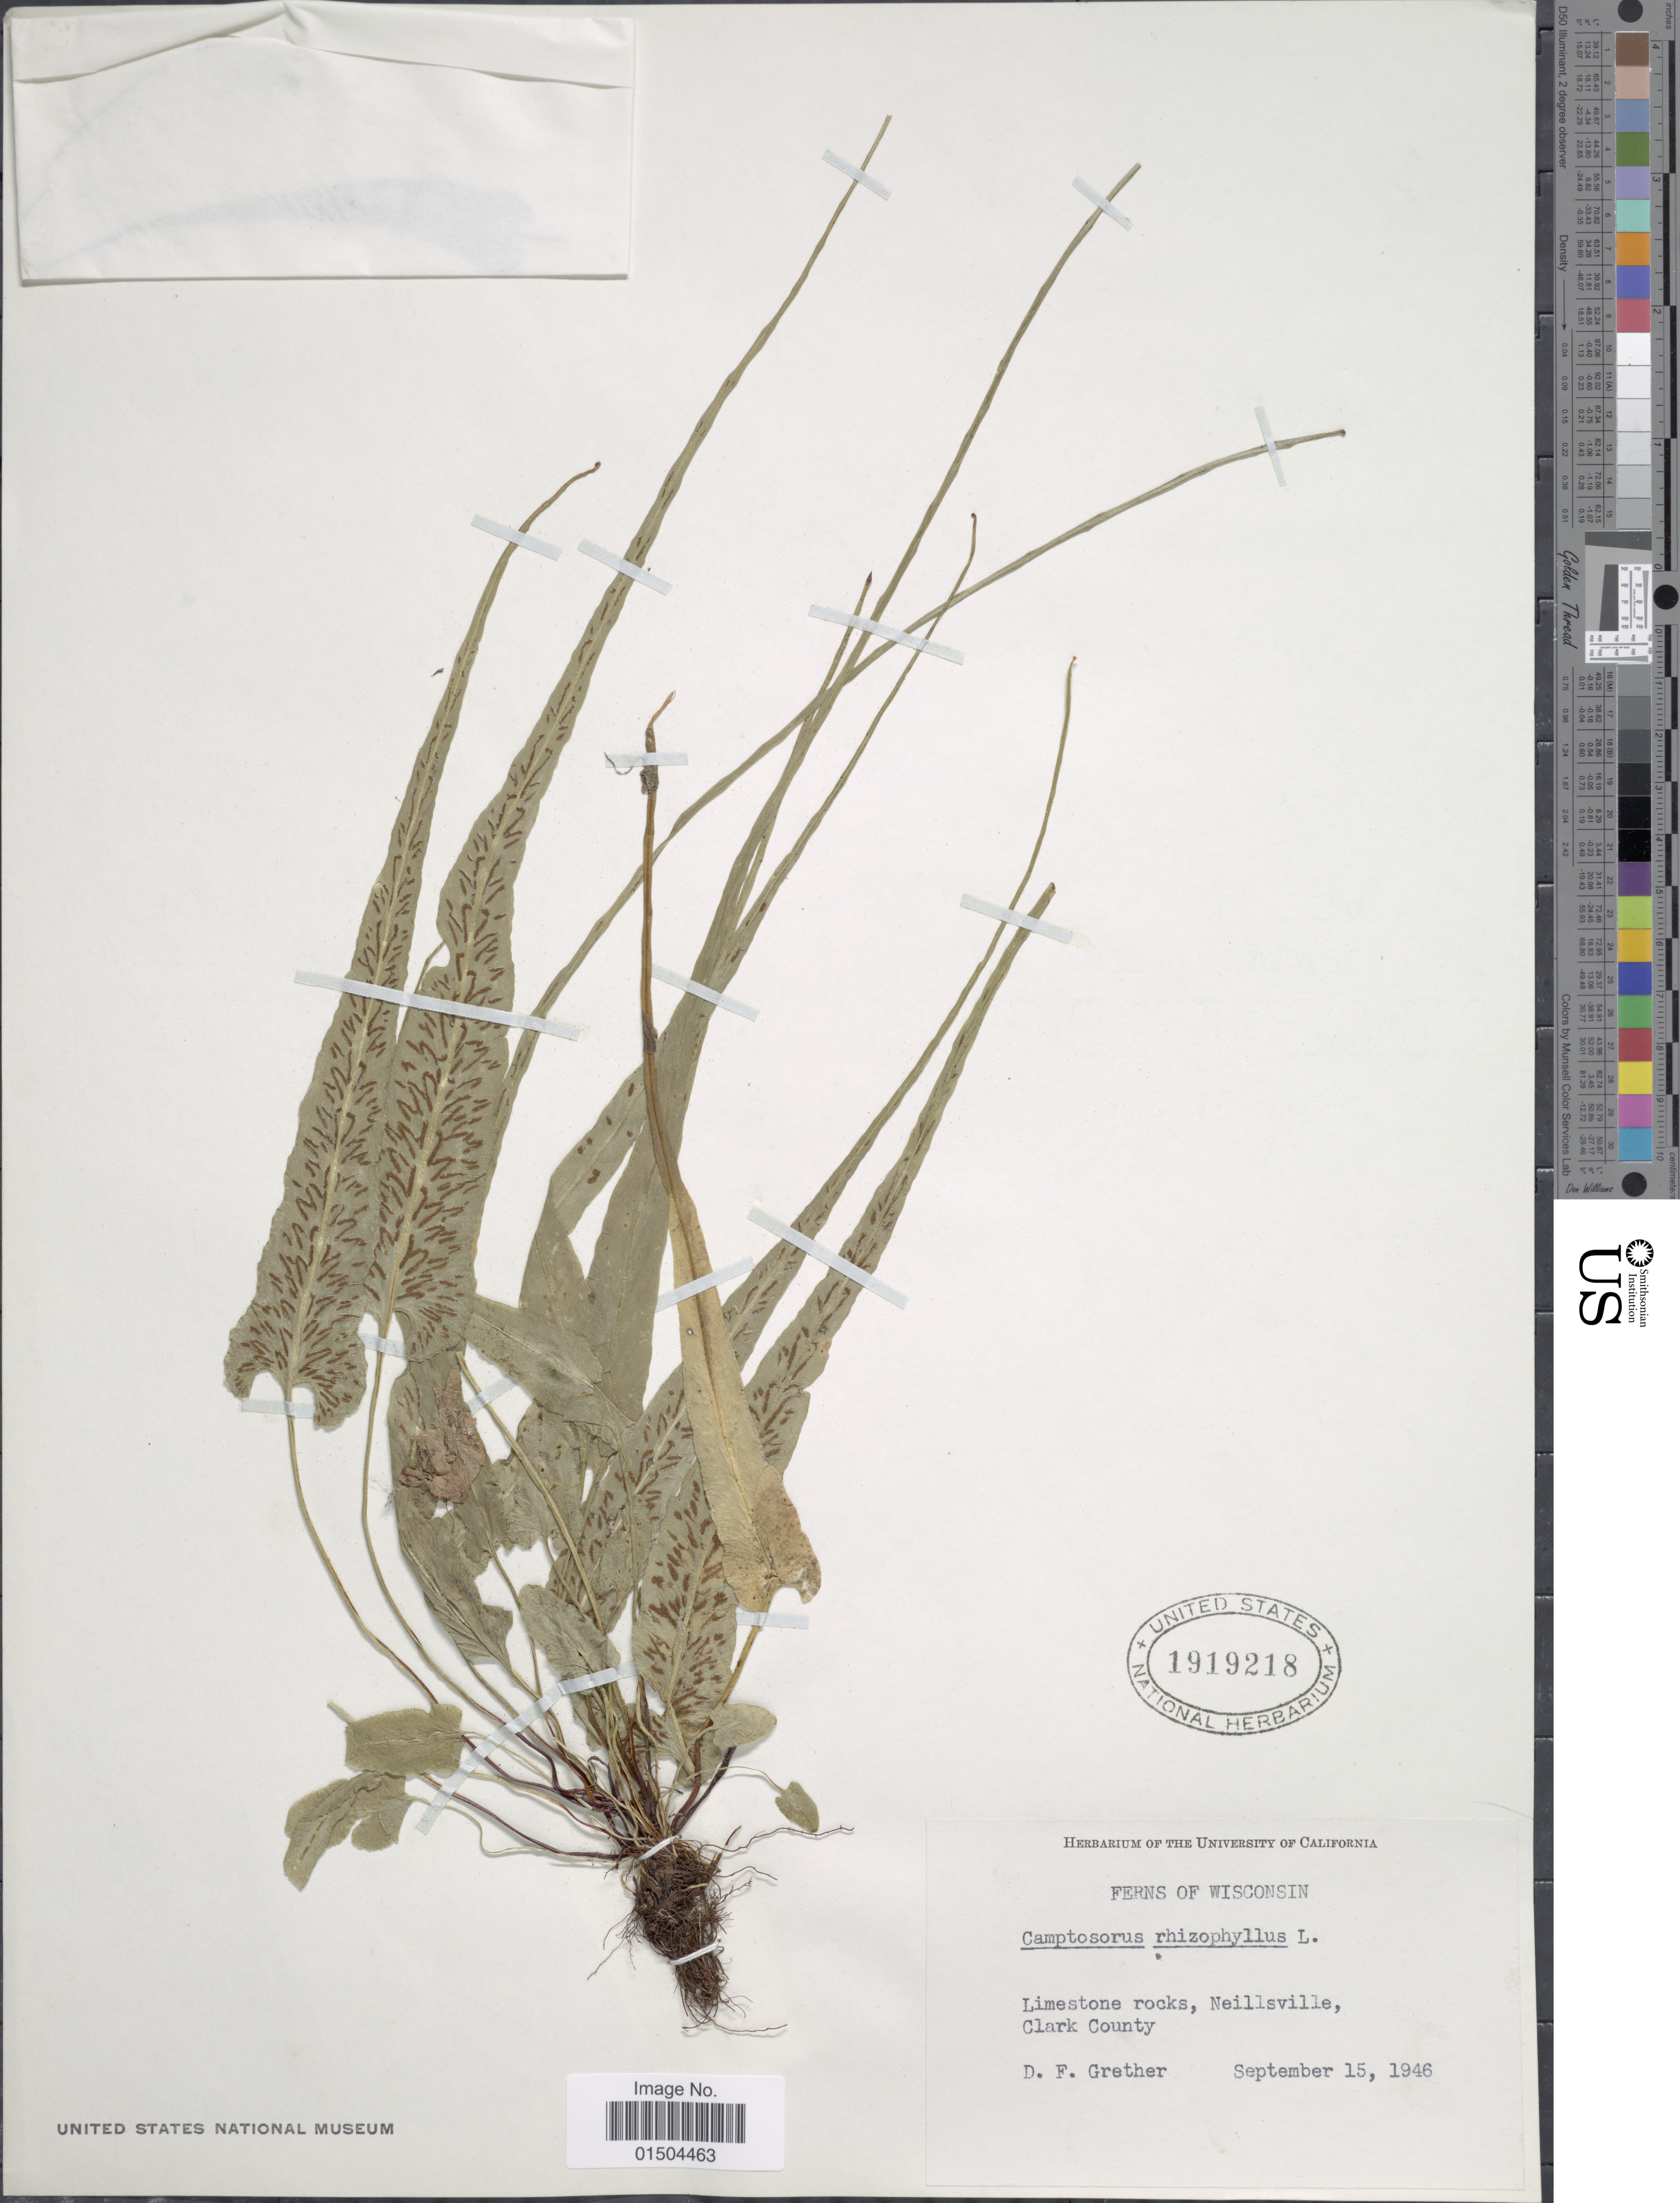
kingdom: Plantae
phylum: Tracheophyta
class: Polypodiopsida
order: Polypodiales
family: Aspleniaceae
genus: Asplenium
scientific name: Asplenium rhizophyllum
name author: L.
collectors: D. F. Grether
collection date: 1946-09-15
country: United States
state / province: Wisconsin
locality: Limestone rocks, Neillsville, Clark County.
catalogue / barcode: US 1919218